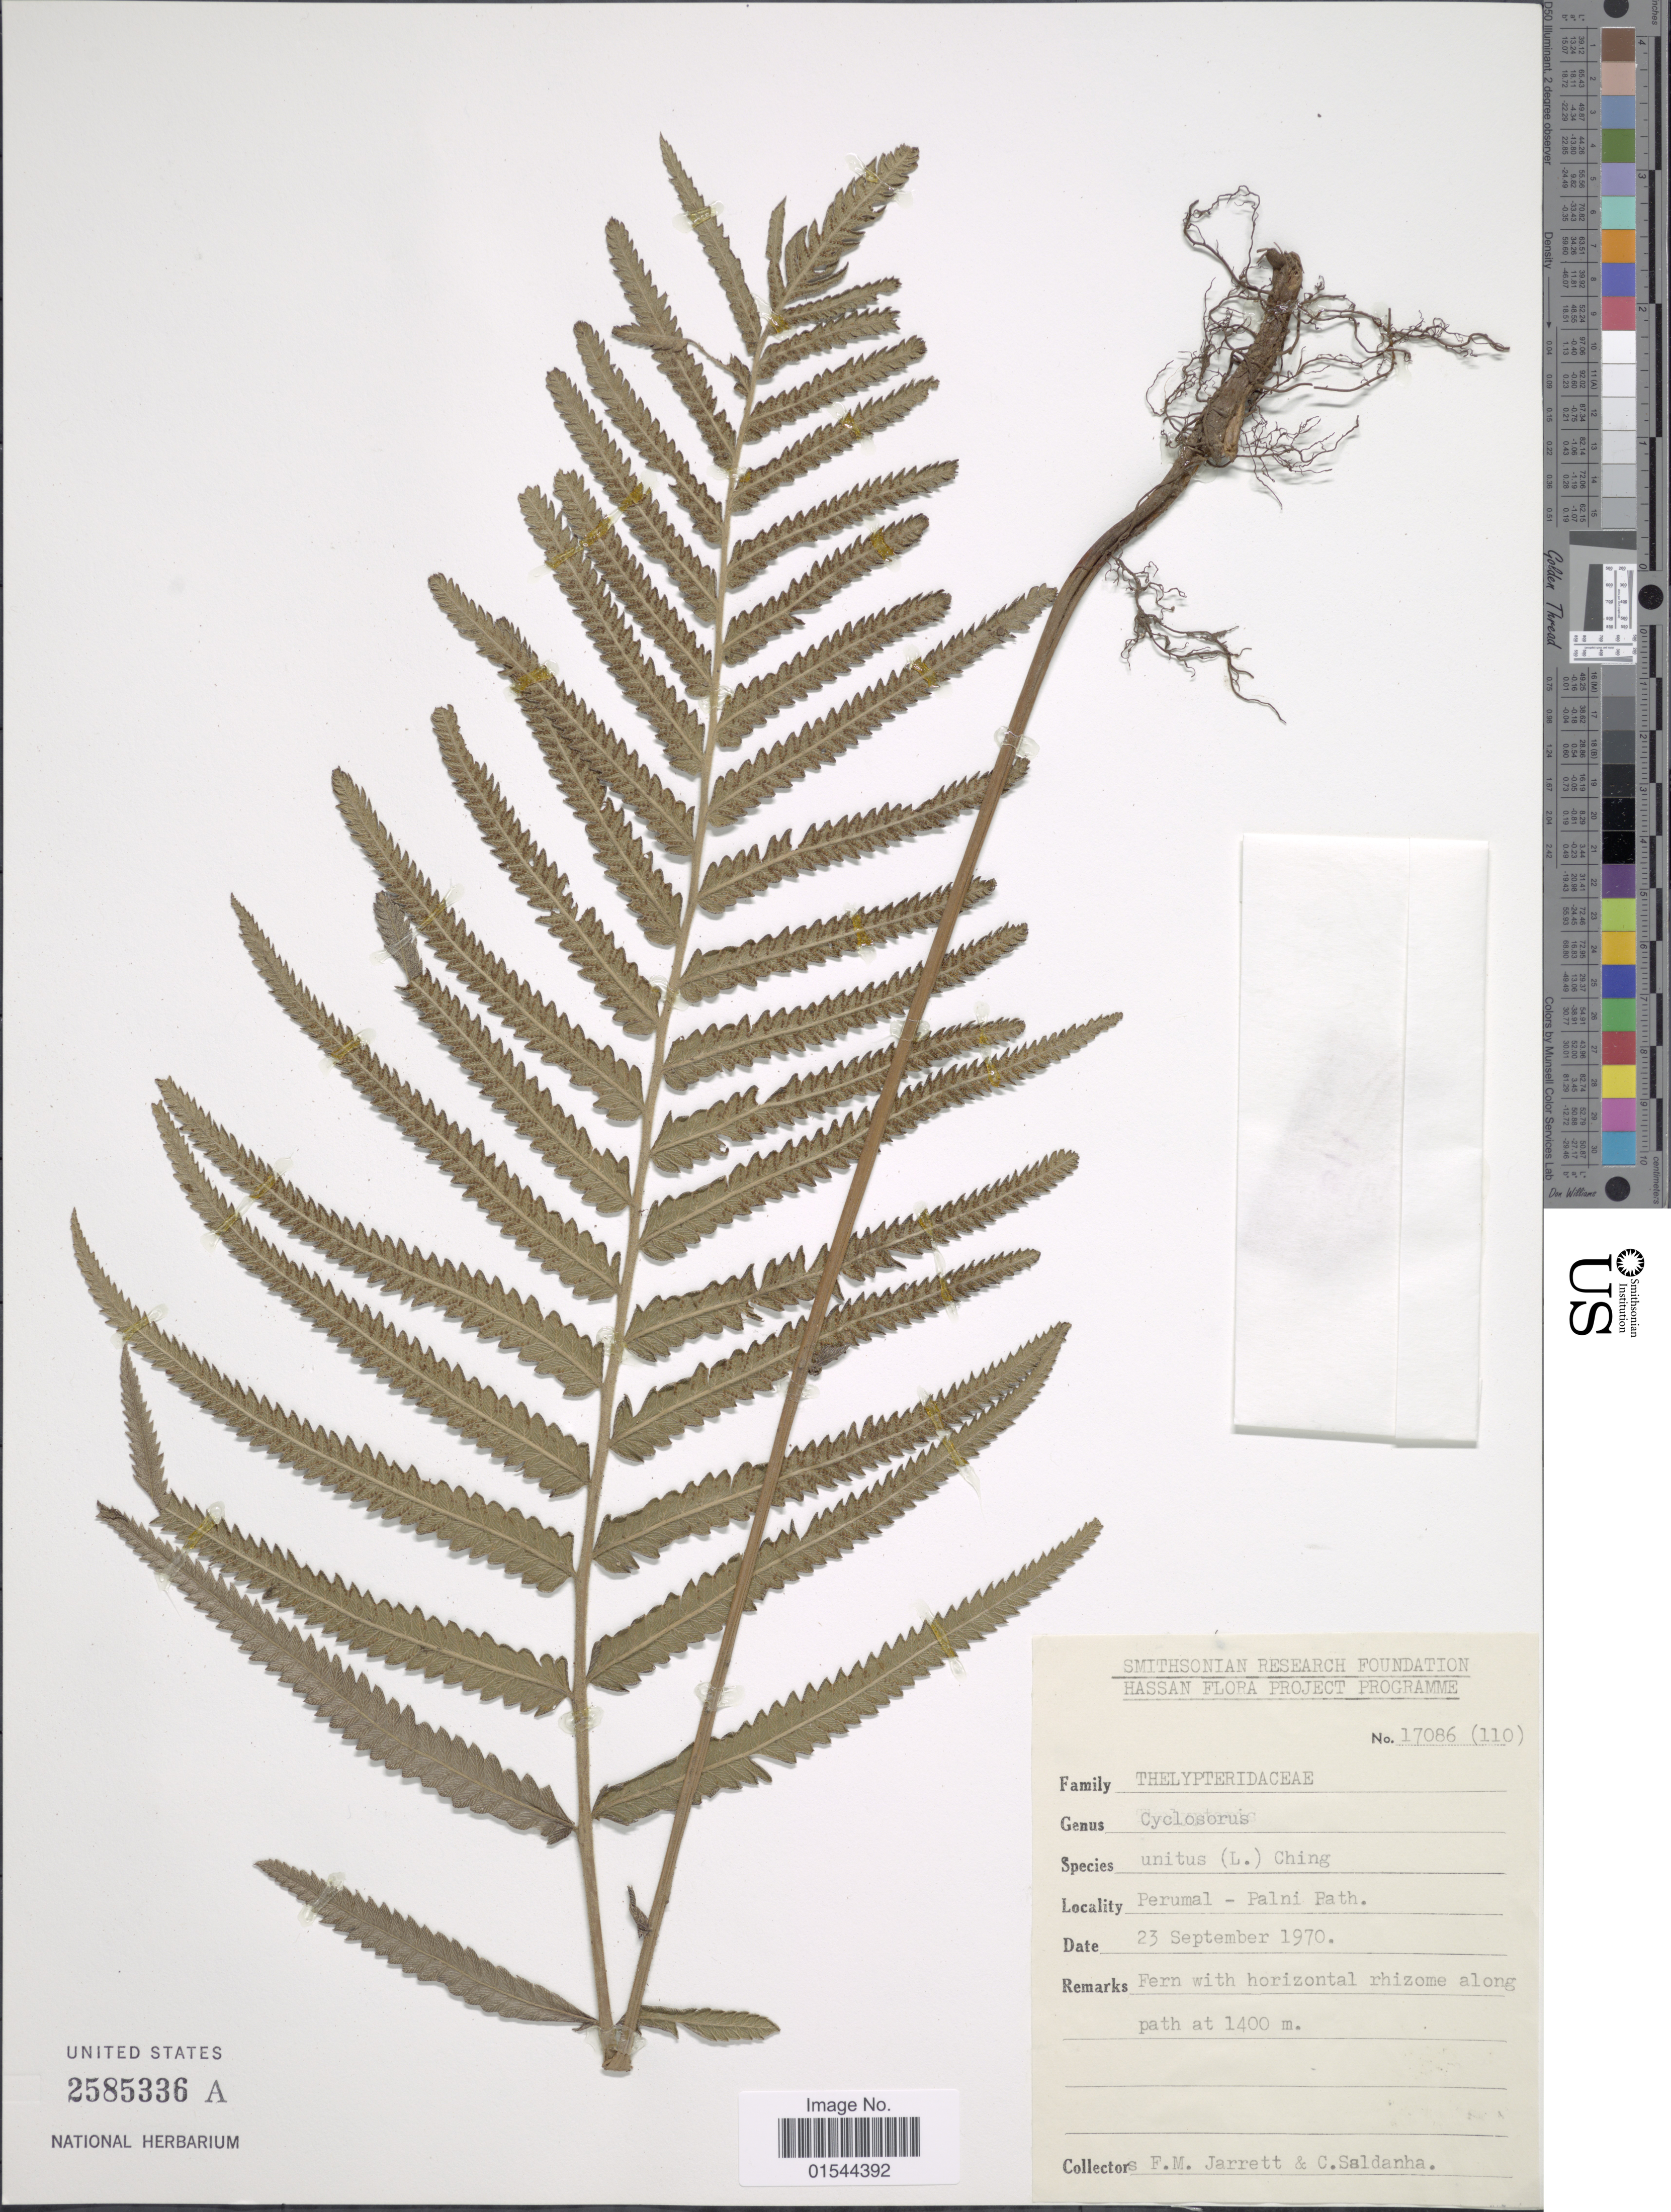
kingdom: Plantae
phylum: Tracheophyta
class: Polypodiopsida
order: Polypodiales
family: Thelypteridaceae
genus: Pneumatopteris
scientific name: Pneumatopteris unita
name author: (Kunze) Holttum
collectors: F. M. Jarrett & C. Saldanha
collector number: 17086 (110)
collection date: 1970-09-23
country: India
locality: Perumal-Palni Path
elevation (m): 1400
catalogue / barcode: US 2585336A